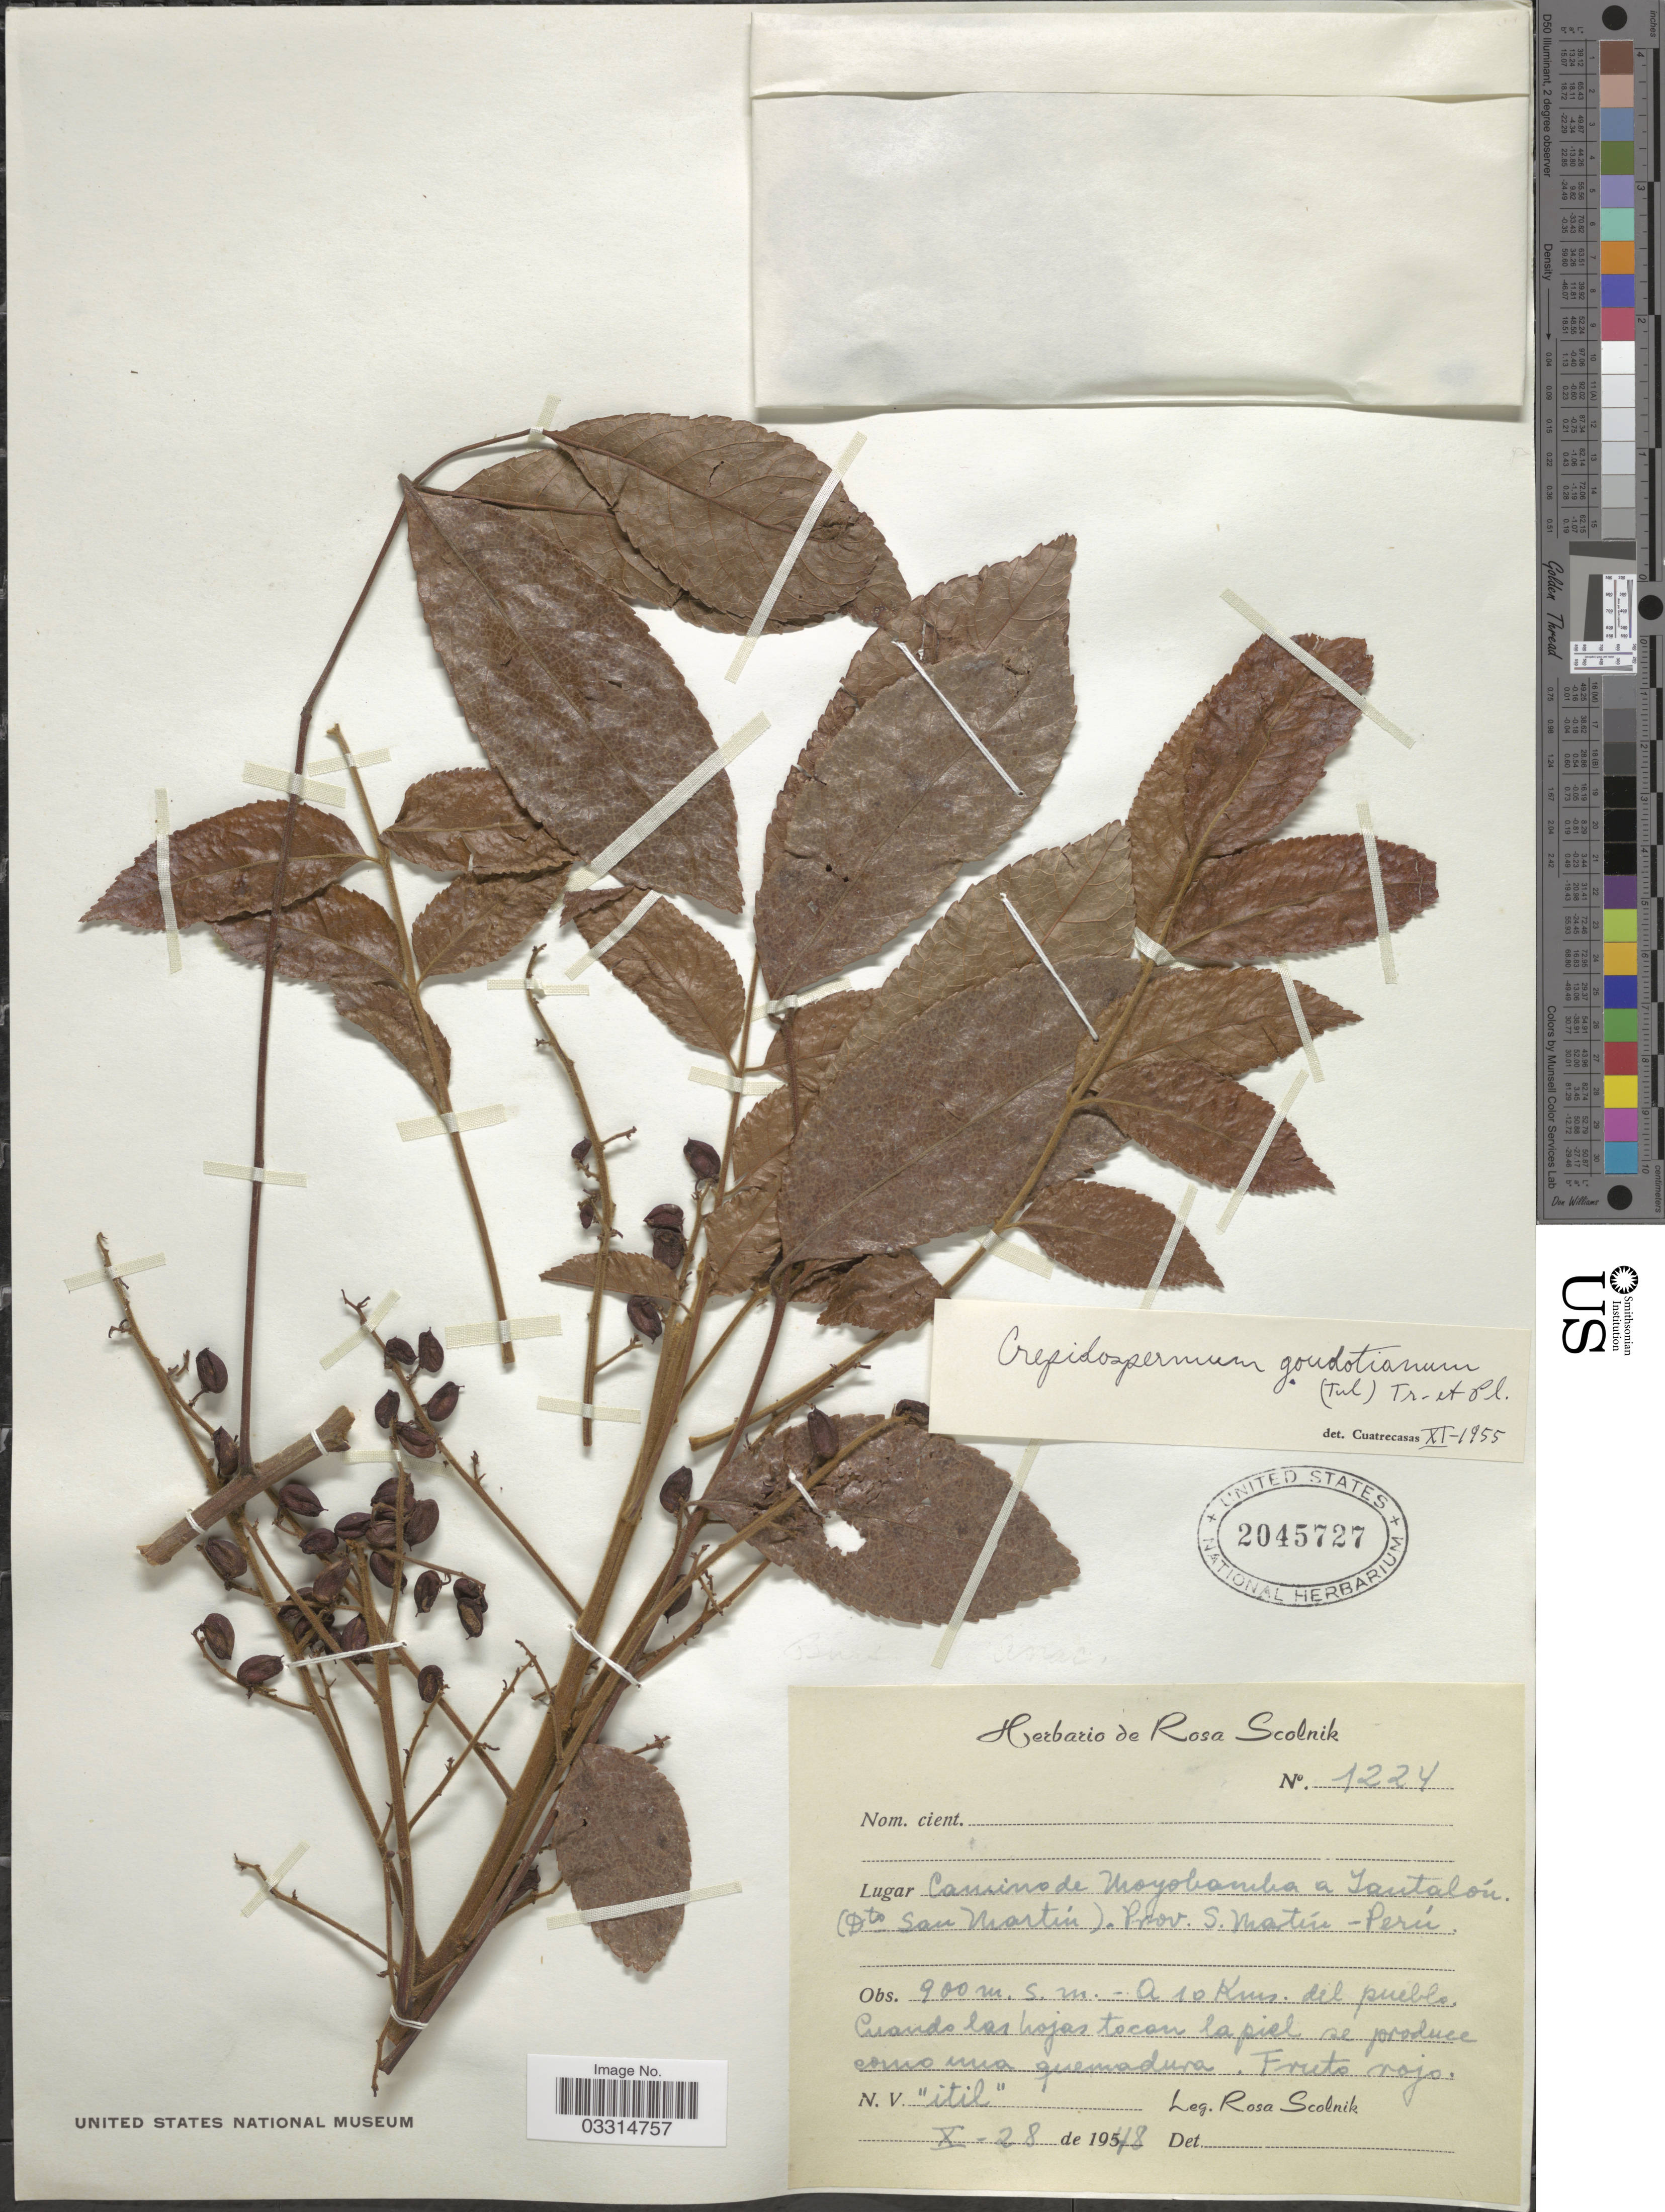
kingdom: Plantae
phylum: Tracheophyta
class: Magnoliopsida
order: Sapindales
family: Burseraceae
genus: Protium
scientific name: Protium goudotianum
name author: (Tul.) Byng & Christenh.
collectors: R. Scolnik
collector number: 1224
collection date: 1948-10-28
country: Peru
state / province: San Martín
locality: Camino de Moyobamba a Yantalón (Dto. San Martín)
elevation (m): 900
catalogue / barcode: US 2045727